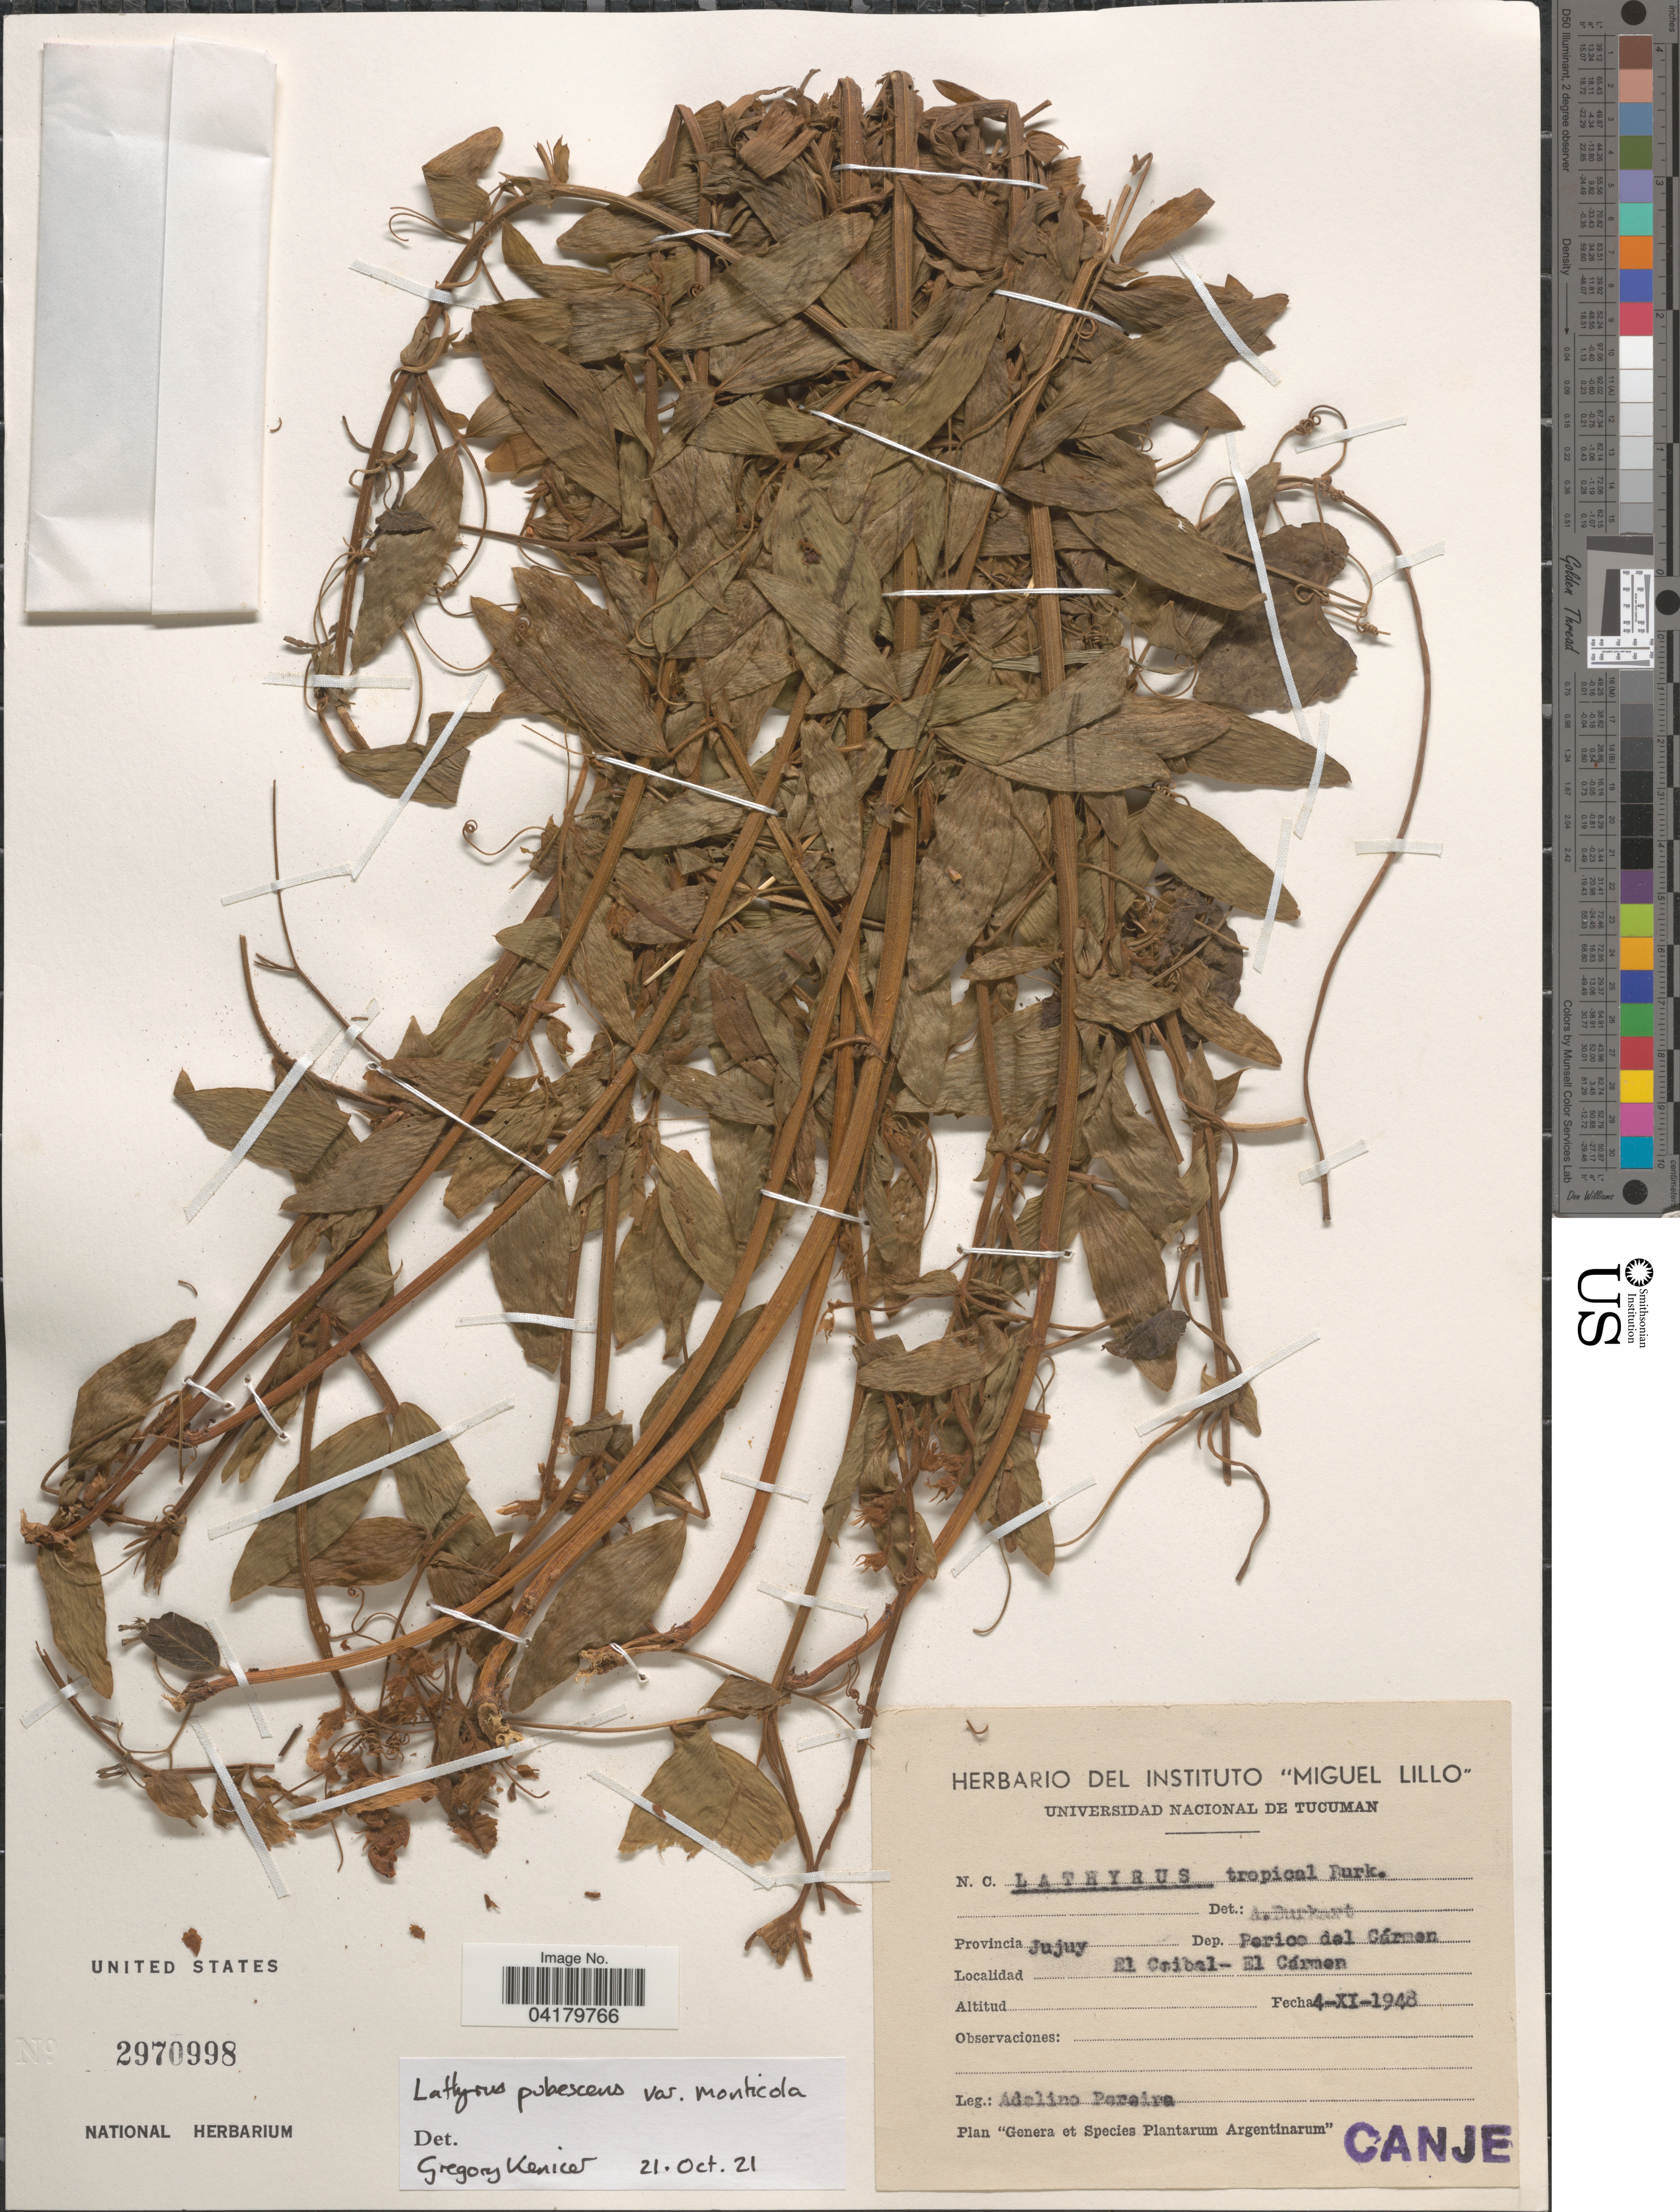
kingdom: Plantae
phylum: Tracheophyta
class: Magnoliopsida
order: Fabales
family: Fabaceae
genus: Lathyrus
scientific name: Lathyrus pubescens var. monticola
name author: Burkart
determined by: Kenicer, Gregory J.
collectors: A. Pereira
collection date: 1948-11-04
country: Argentina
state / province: Jujuy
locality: Dep. Perico del Cármen. EL Ceibal- El Cármen.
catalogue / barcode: US 2970998